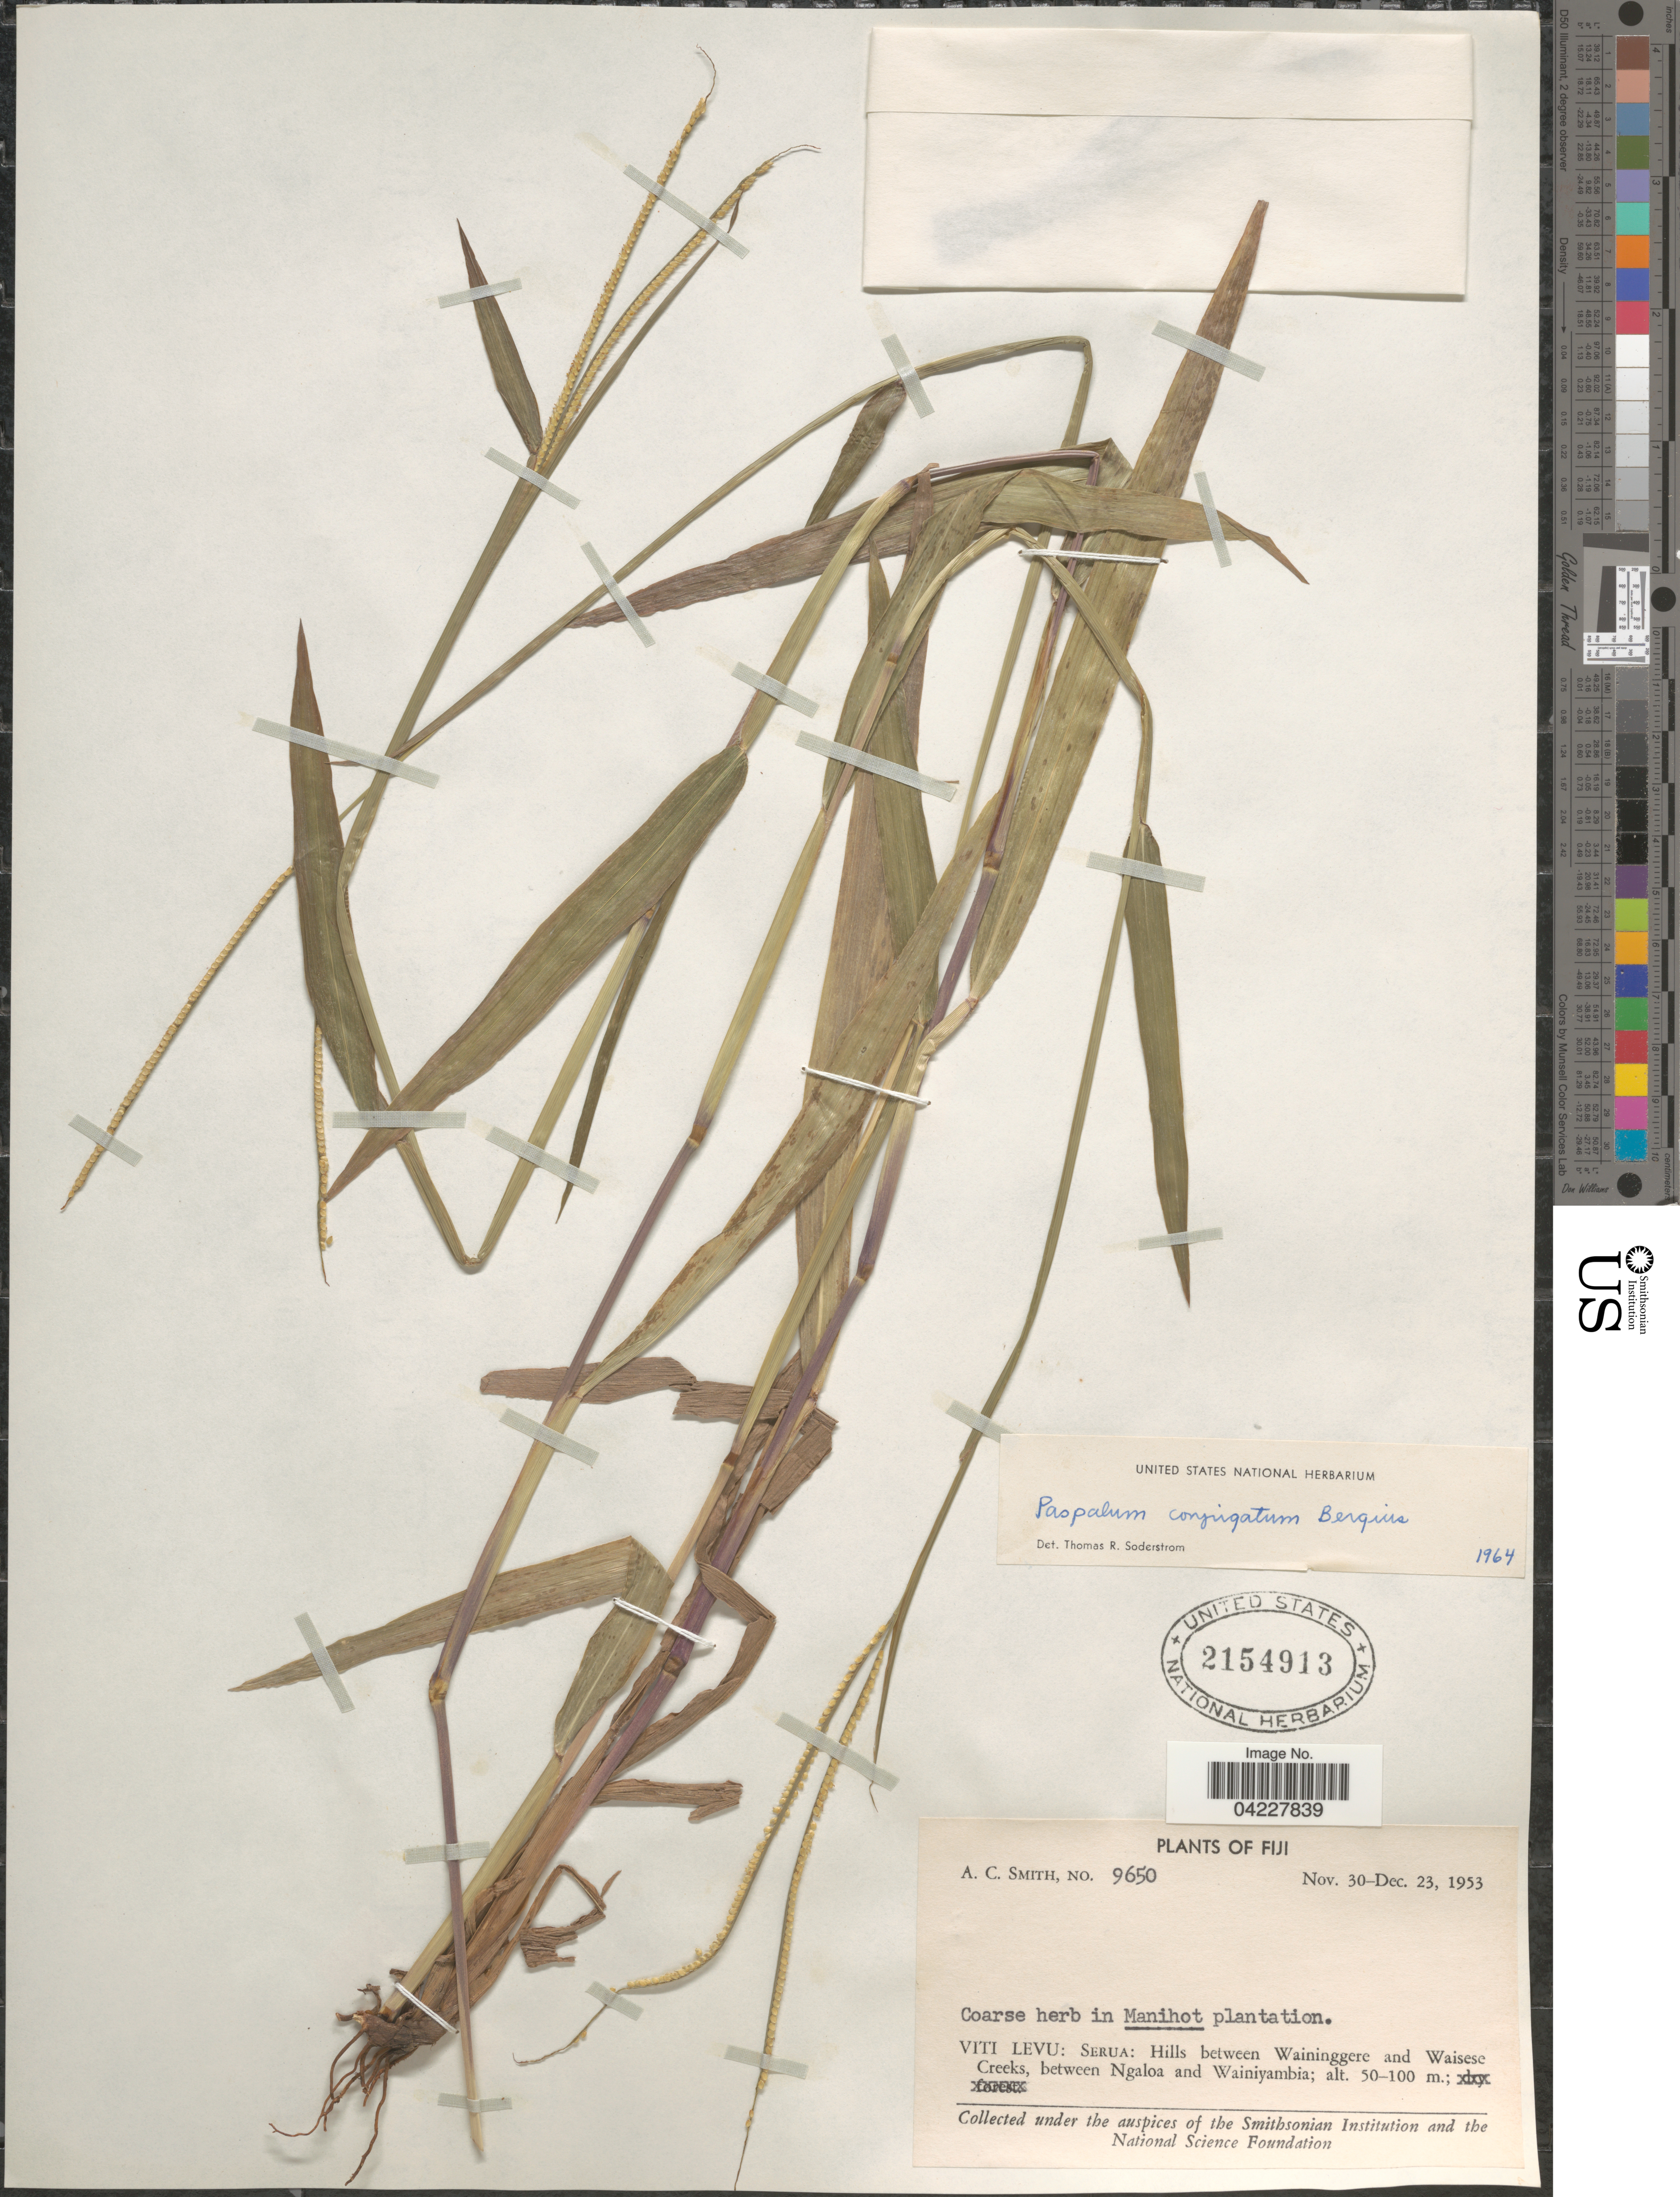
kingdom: Plantae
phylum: Tracheophyta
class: Liliopsida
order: Poales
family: Poaceae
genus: Paspalum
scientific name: Paspalum conjugatum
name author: P.J. Bergius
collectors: A. C. Smith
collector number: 9650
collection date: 1953-11-30/1953-12-23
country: Fiji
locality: Viti Levu: Serua: Hills between Waininggere and Waisese Creeks, between Ngaloa and Wainiyambia.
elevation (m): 50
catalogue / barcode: US 2154913